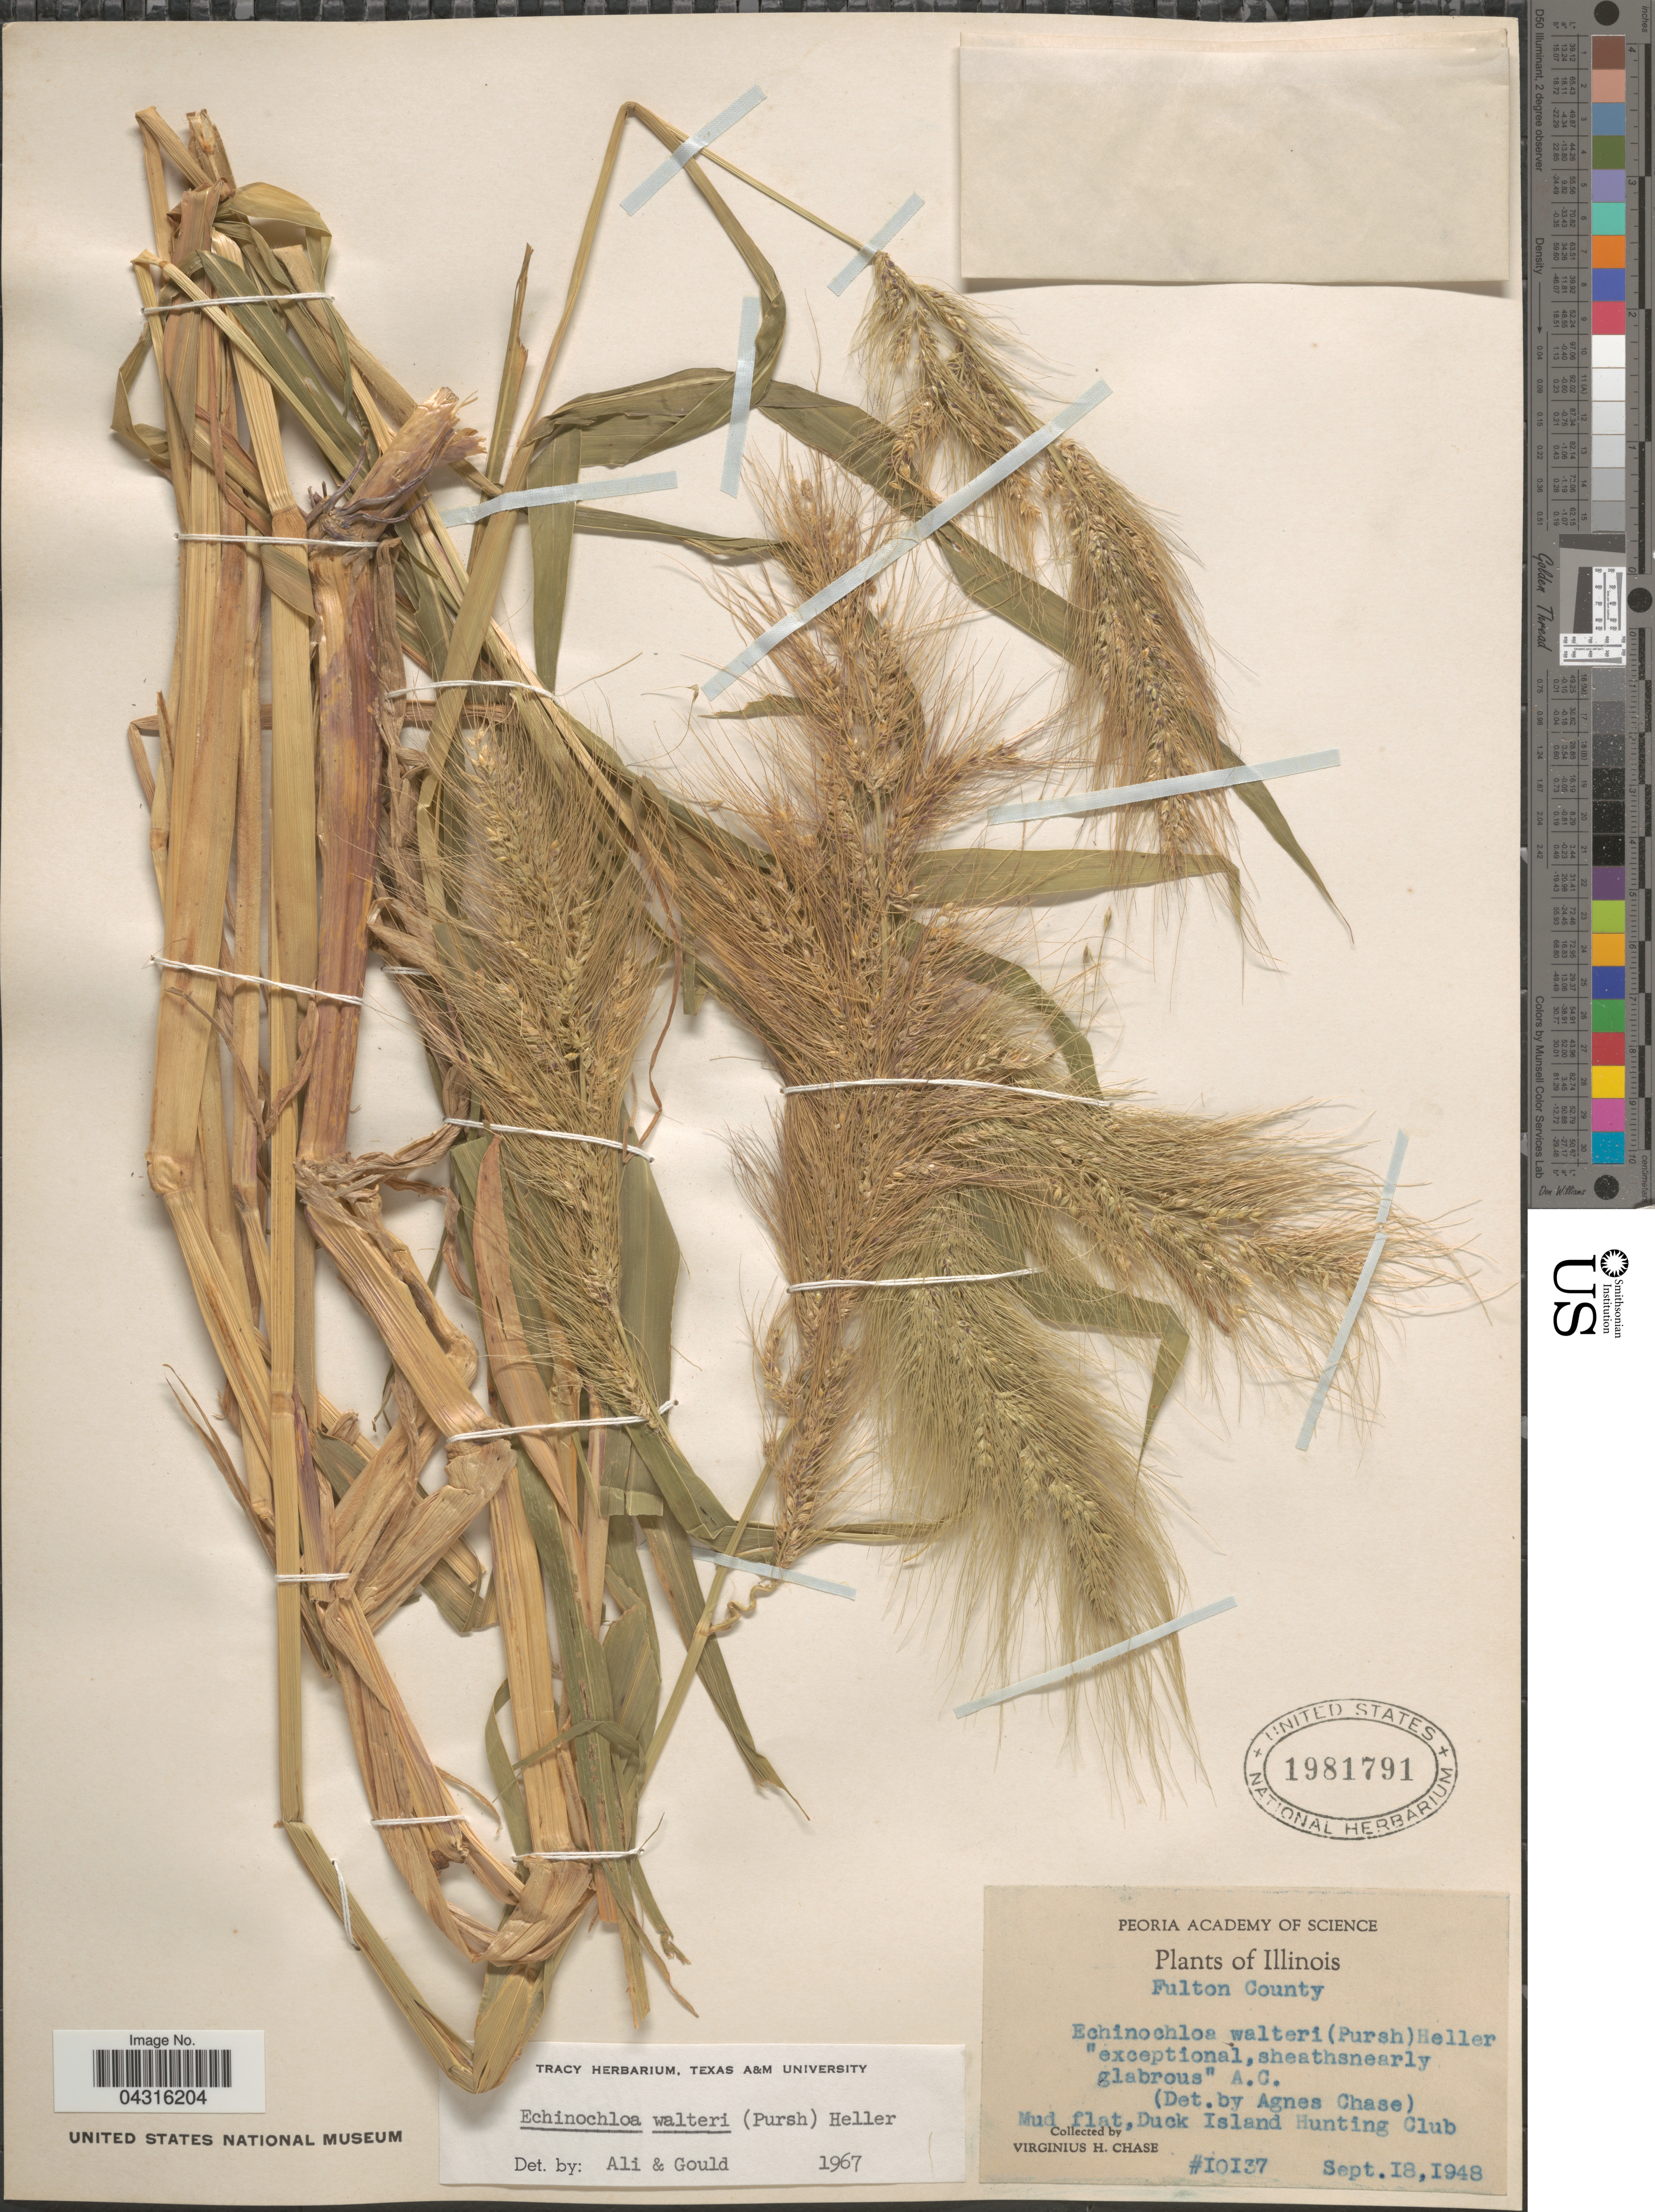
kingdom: Plantae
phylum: Tracheophyta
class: Liliopsida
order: Poales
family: Poaceae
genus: Echinochloa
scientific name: Echinochloa walteri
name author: (Pursh) A. Heller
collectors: V. H. Chase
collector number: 10137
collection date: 1948-09-18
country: United States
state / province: Illinois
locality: Fulton County. Mud flat, Duck Island Hunting Club.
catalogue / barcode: US 1981791